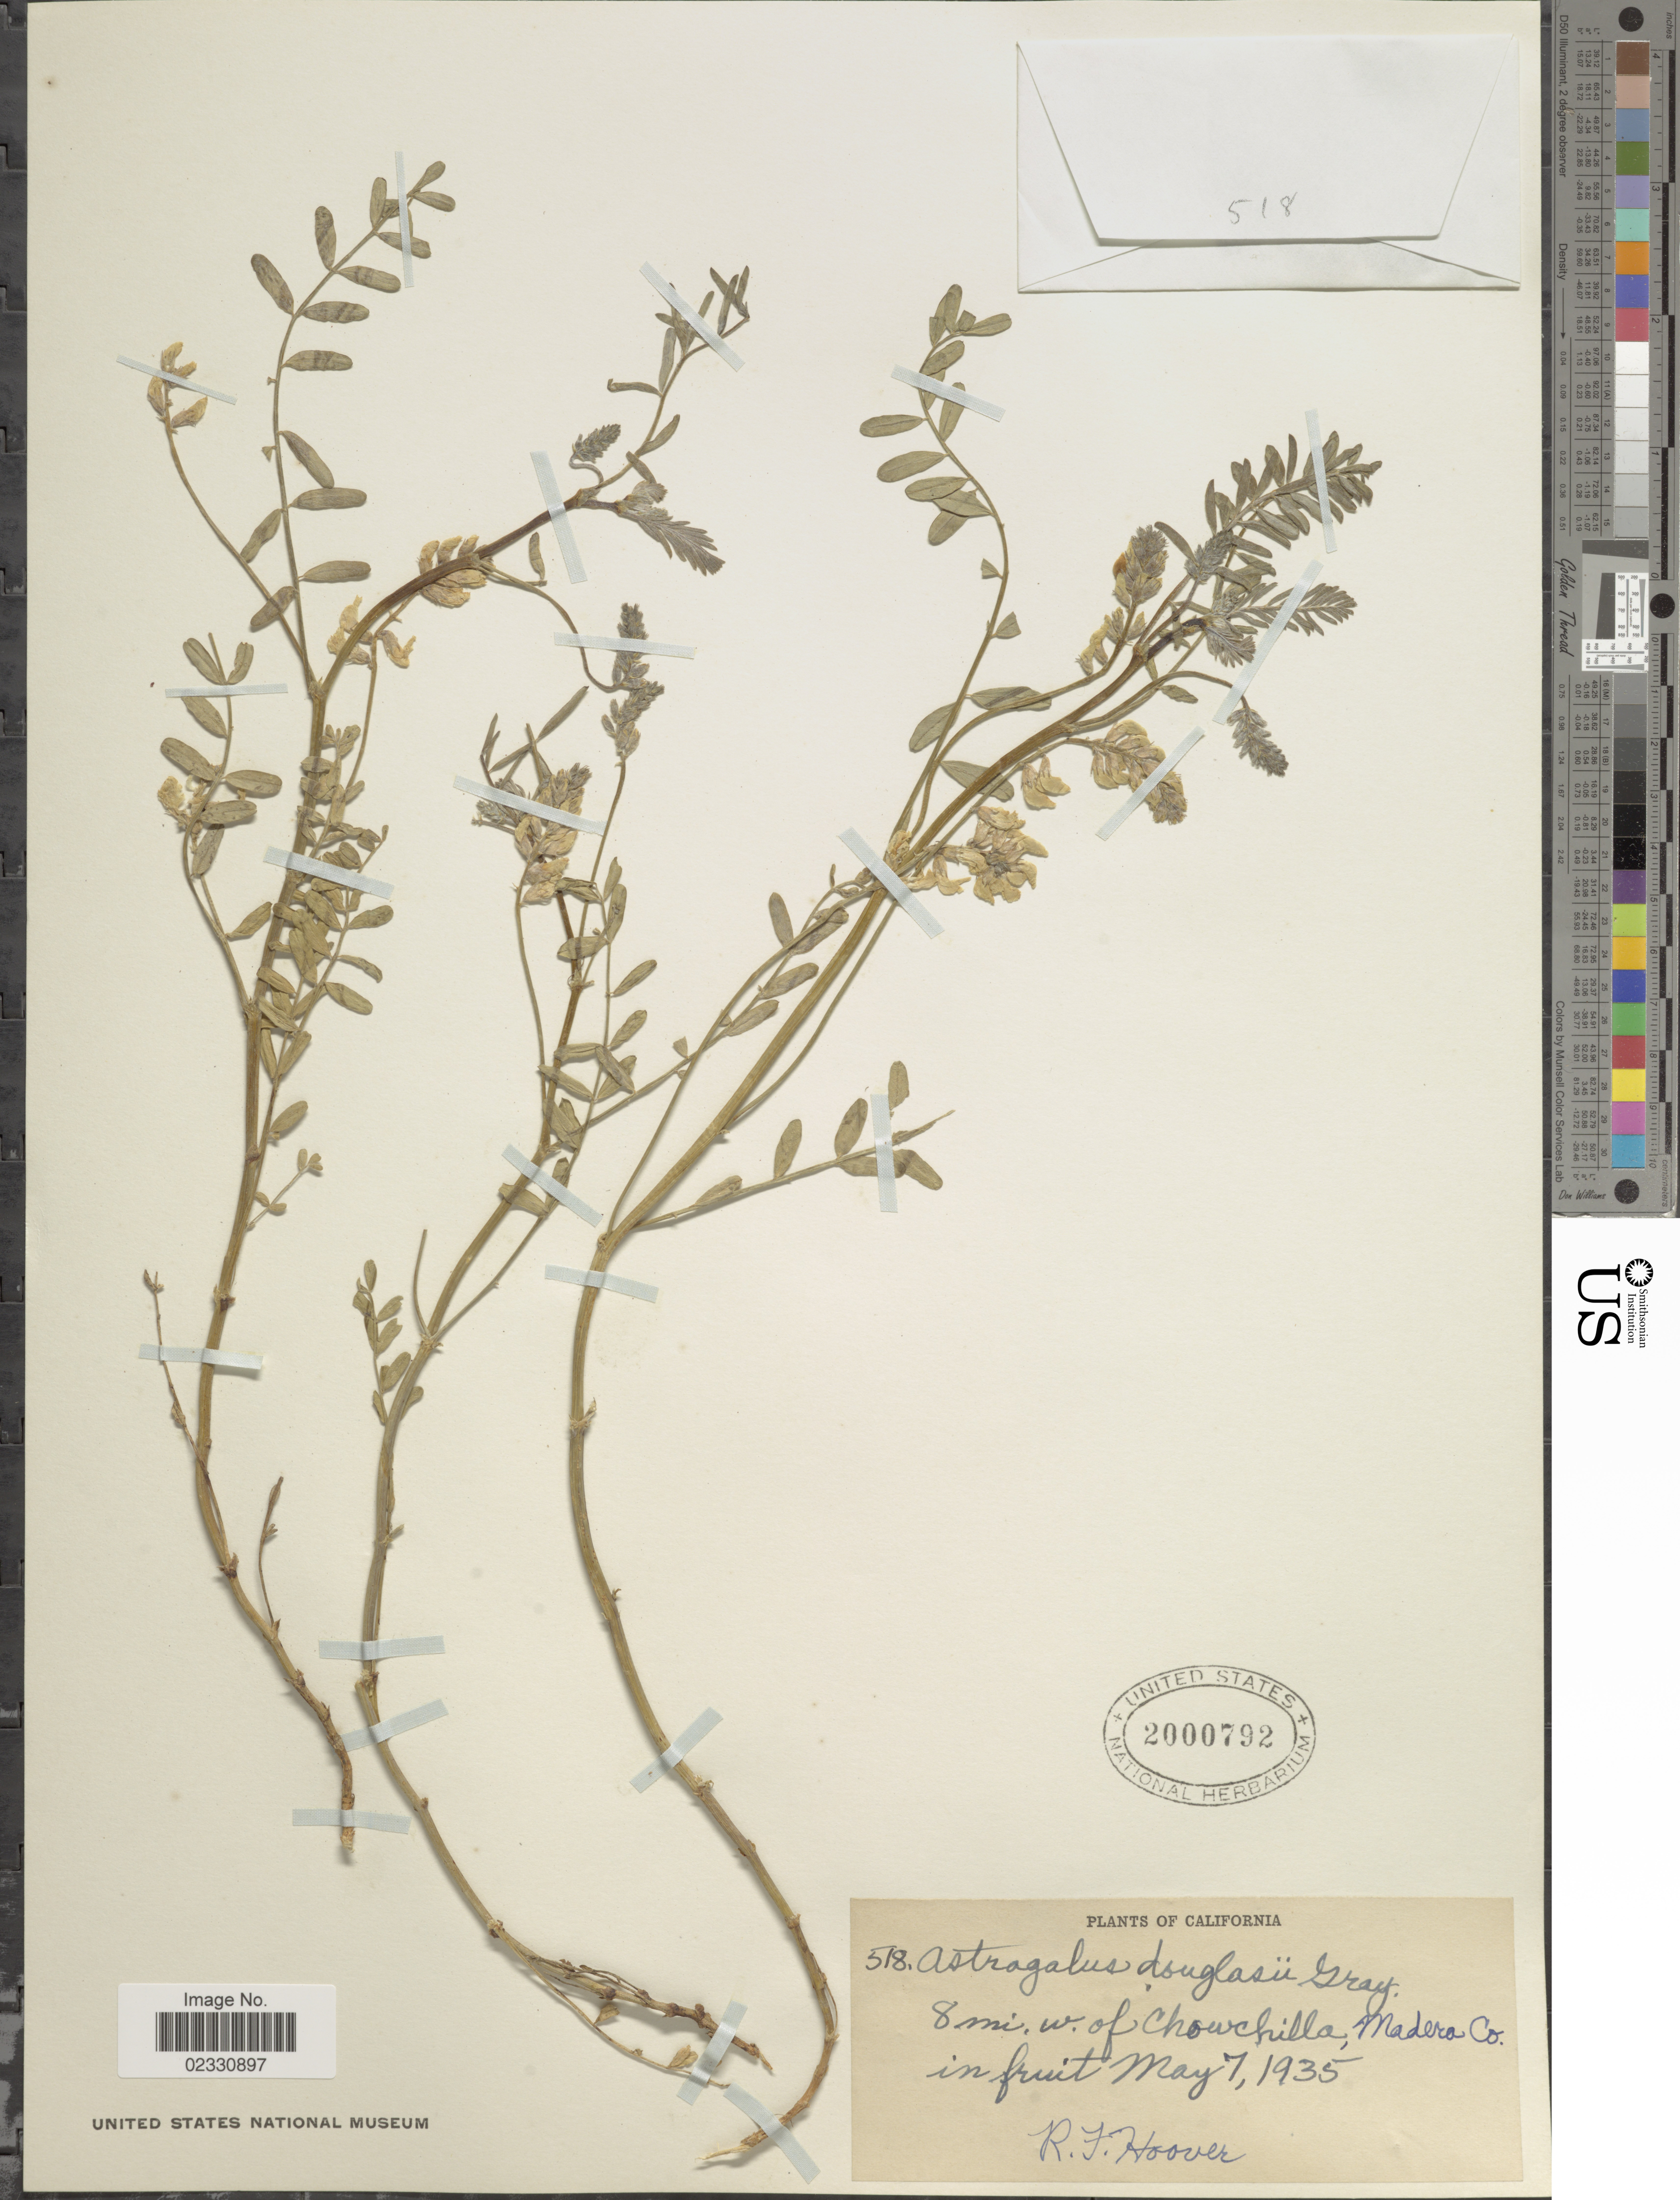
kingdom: Plantae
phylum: Tracheophyta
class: Magnoliopsida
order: Fabales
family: Fabaceae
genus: Astragalus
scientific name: Astragalus douglasii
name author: (Torr. & A. Gray) A. Gray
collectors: R. F. Hoover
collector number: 518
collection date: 1935-05-07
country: United States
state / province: California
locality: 8 mi w. of Chowchilla, Meadow Co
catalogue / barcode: US 2000792